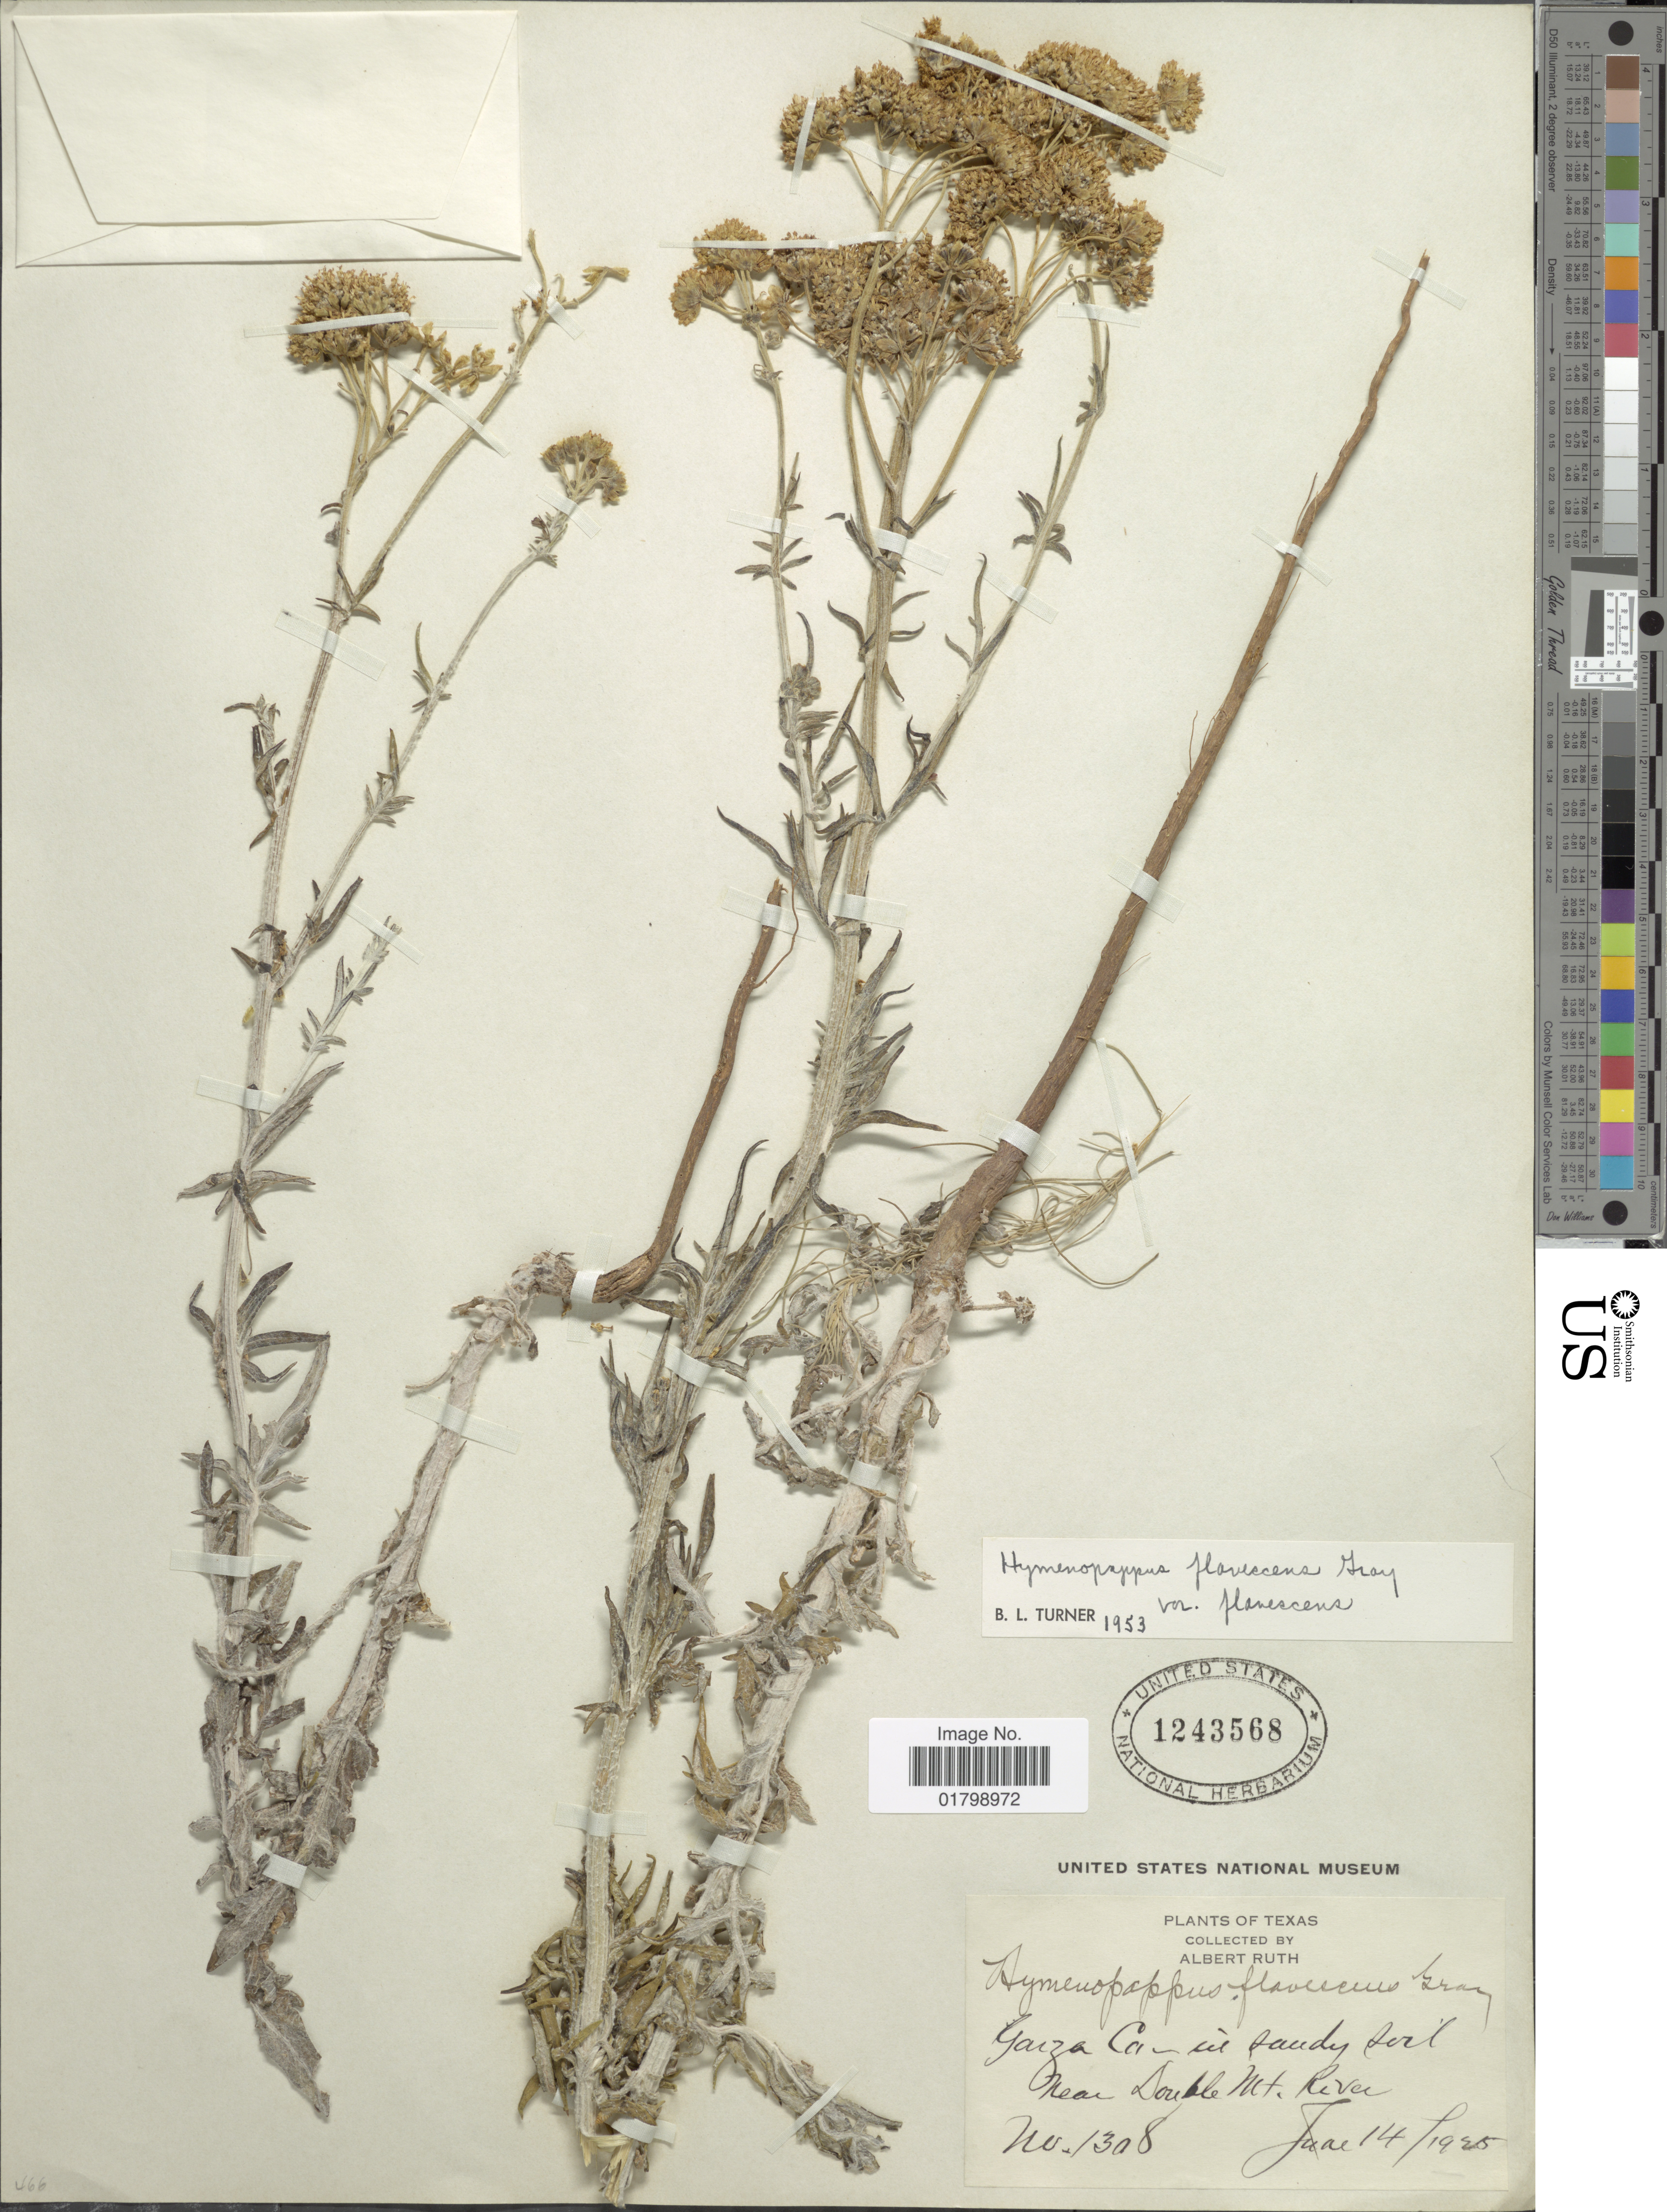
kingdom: Plantae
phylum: Tracheophyta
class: Magnoliopsida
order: Asterales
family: Asteraceae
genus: Hymenopappus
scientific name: Hymenopappus flavescens var. flavescens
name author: A. Gray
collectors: A. Ruth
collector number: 1308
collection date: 1935-06-14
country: United States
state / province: Texas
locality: Near Double Mt. River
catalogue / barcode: US 1243568